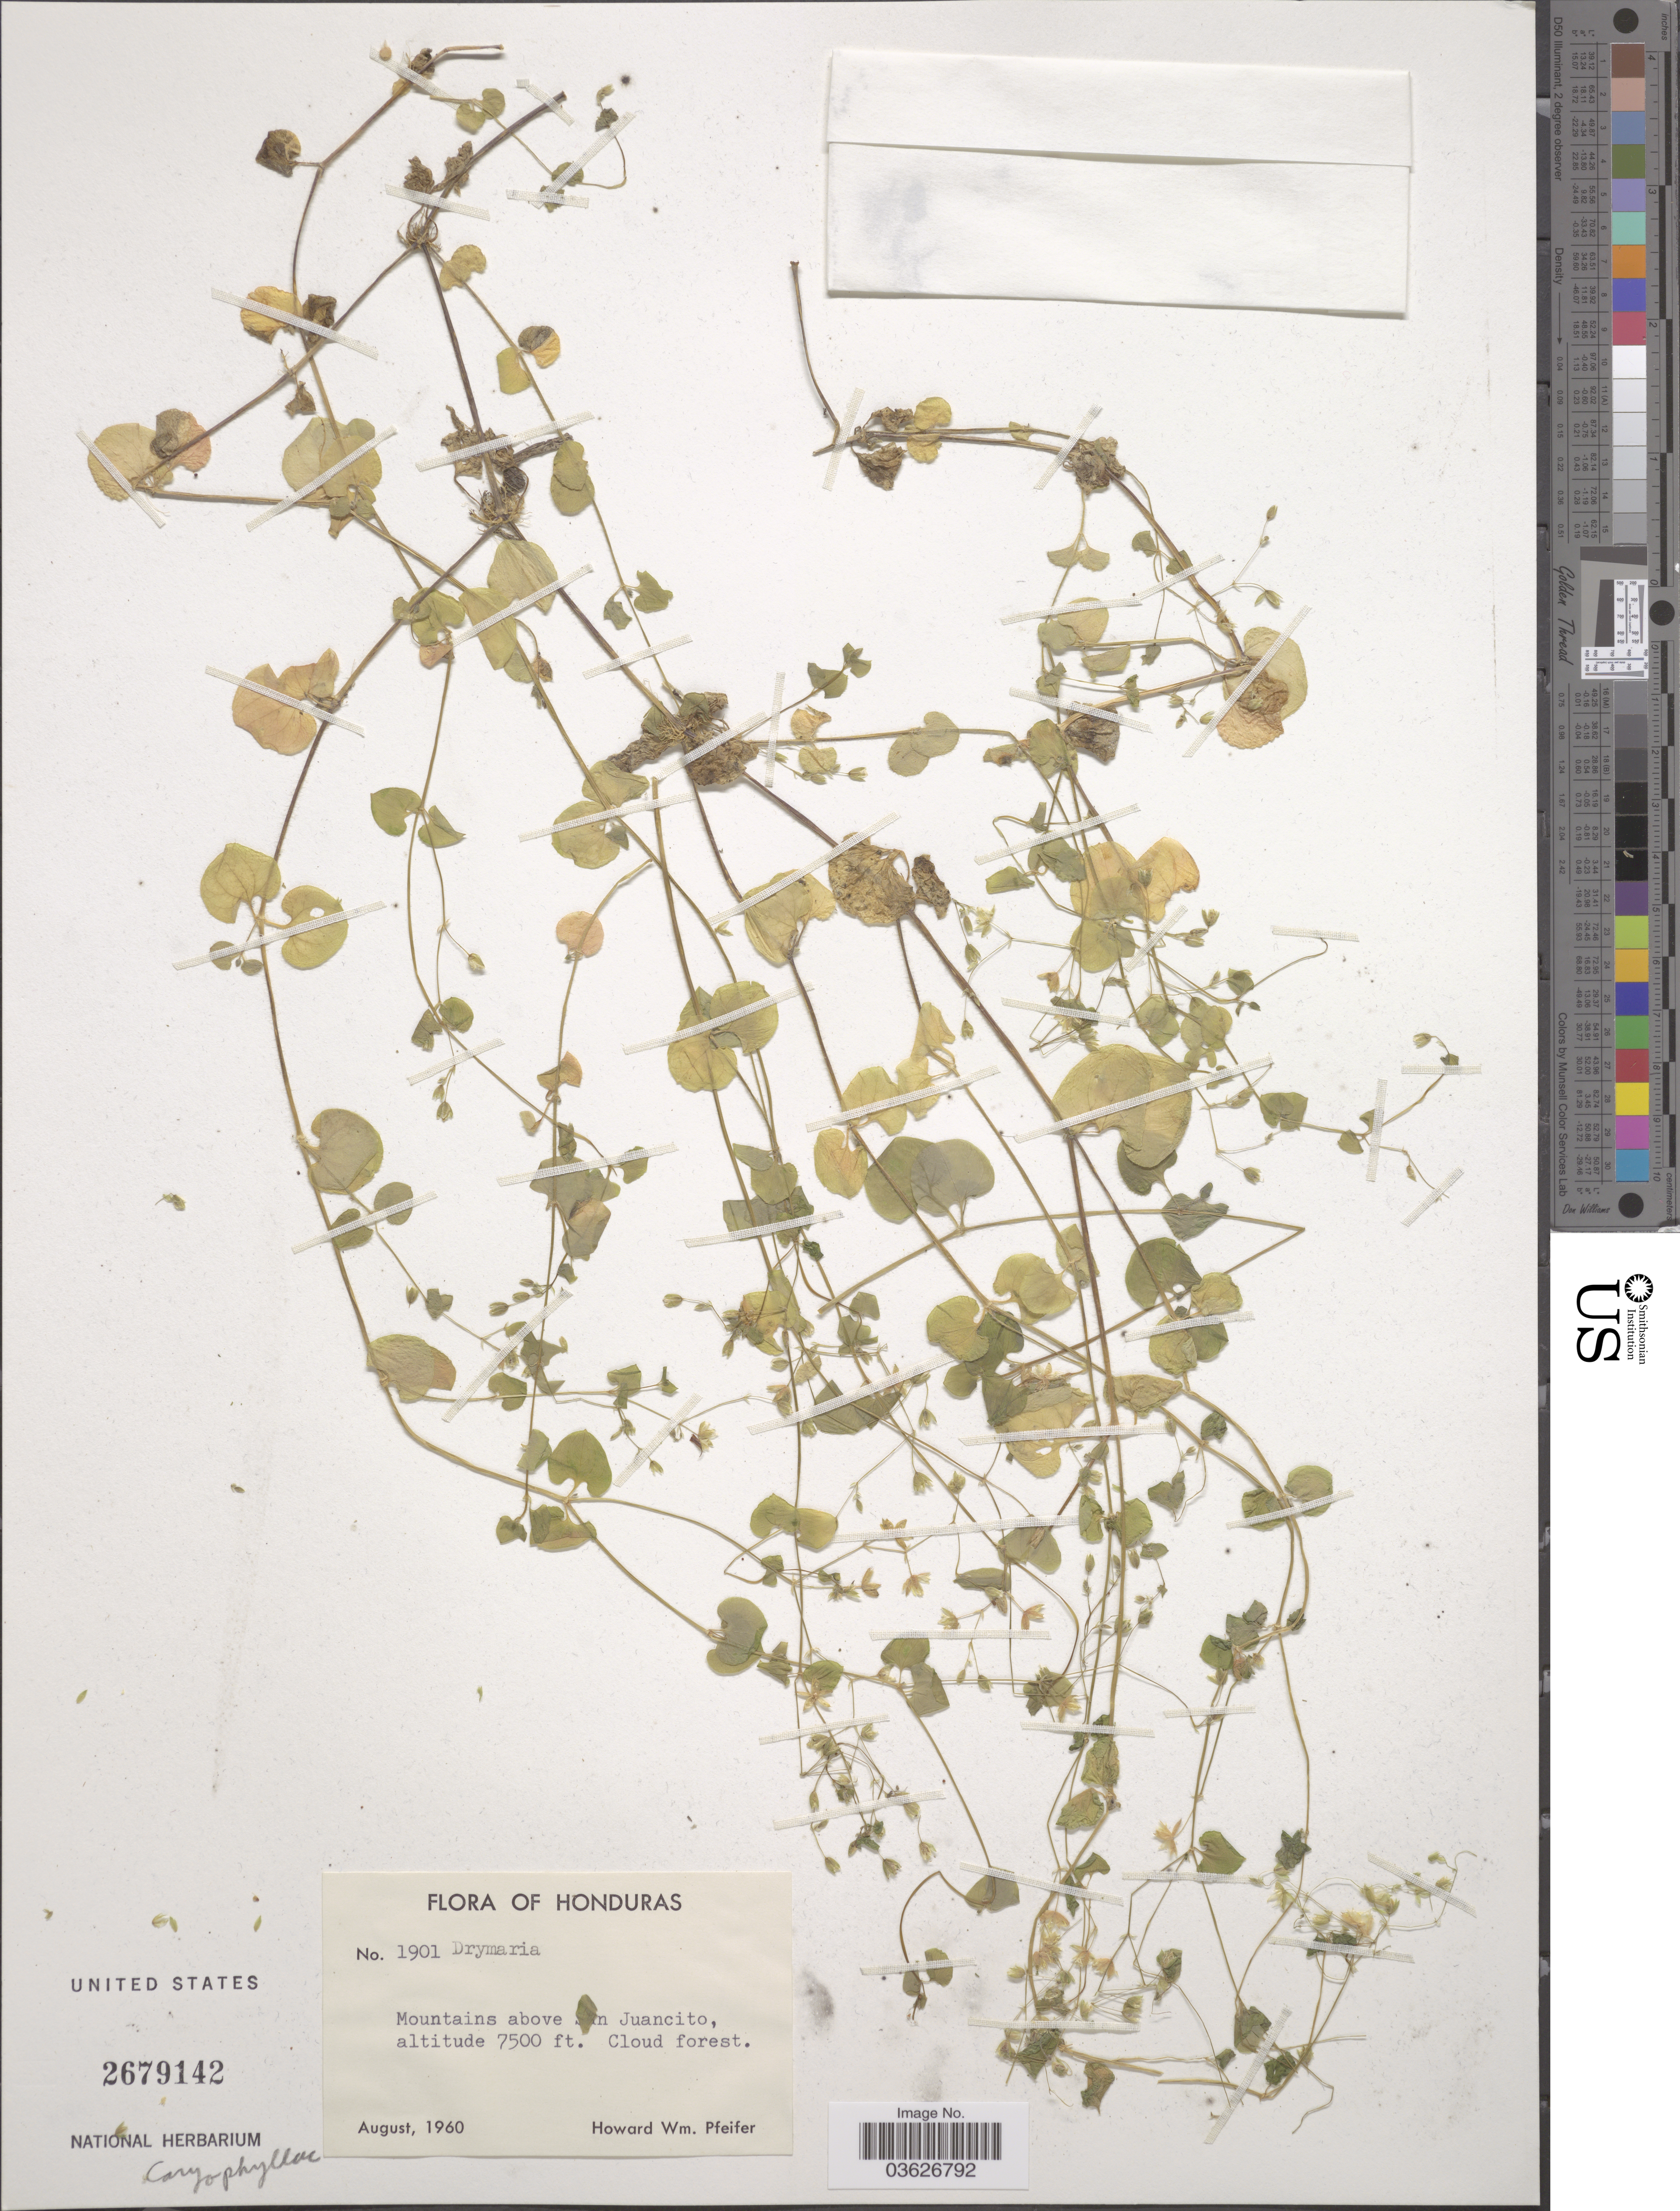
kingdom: Plantae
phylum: Tracheophyta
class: Magnoliopsida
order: Caryophyllales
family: Caryophyllaceae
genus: Drymaria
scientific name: Drymaria sp.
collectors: H. W. Pfeifer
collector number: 1901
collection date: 1960-08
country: Honduras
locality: Mountains above San Juancito.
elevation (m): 2286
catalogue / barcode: US 2679142